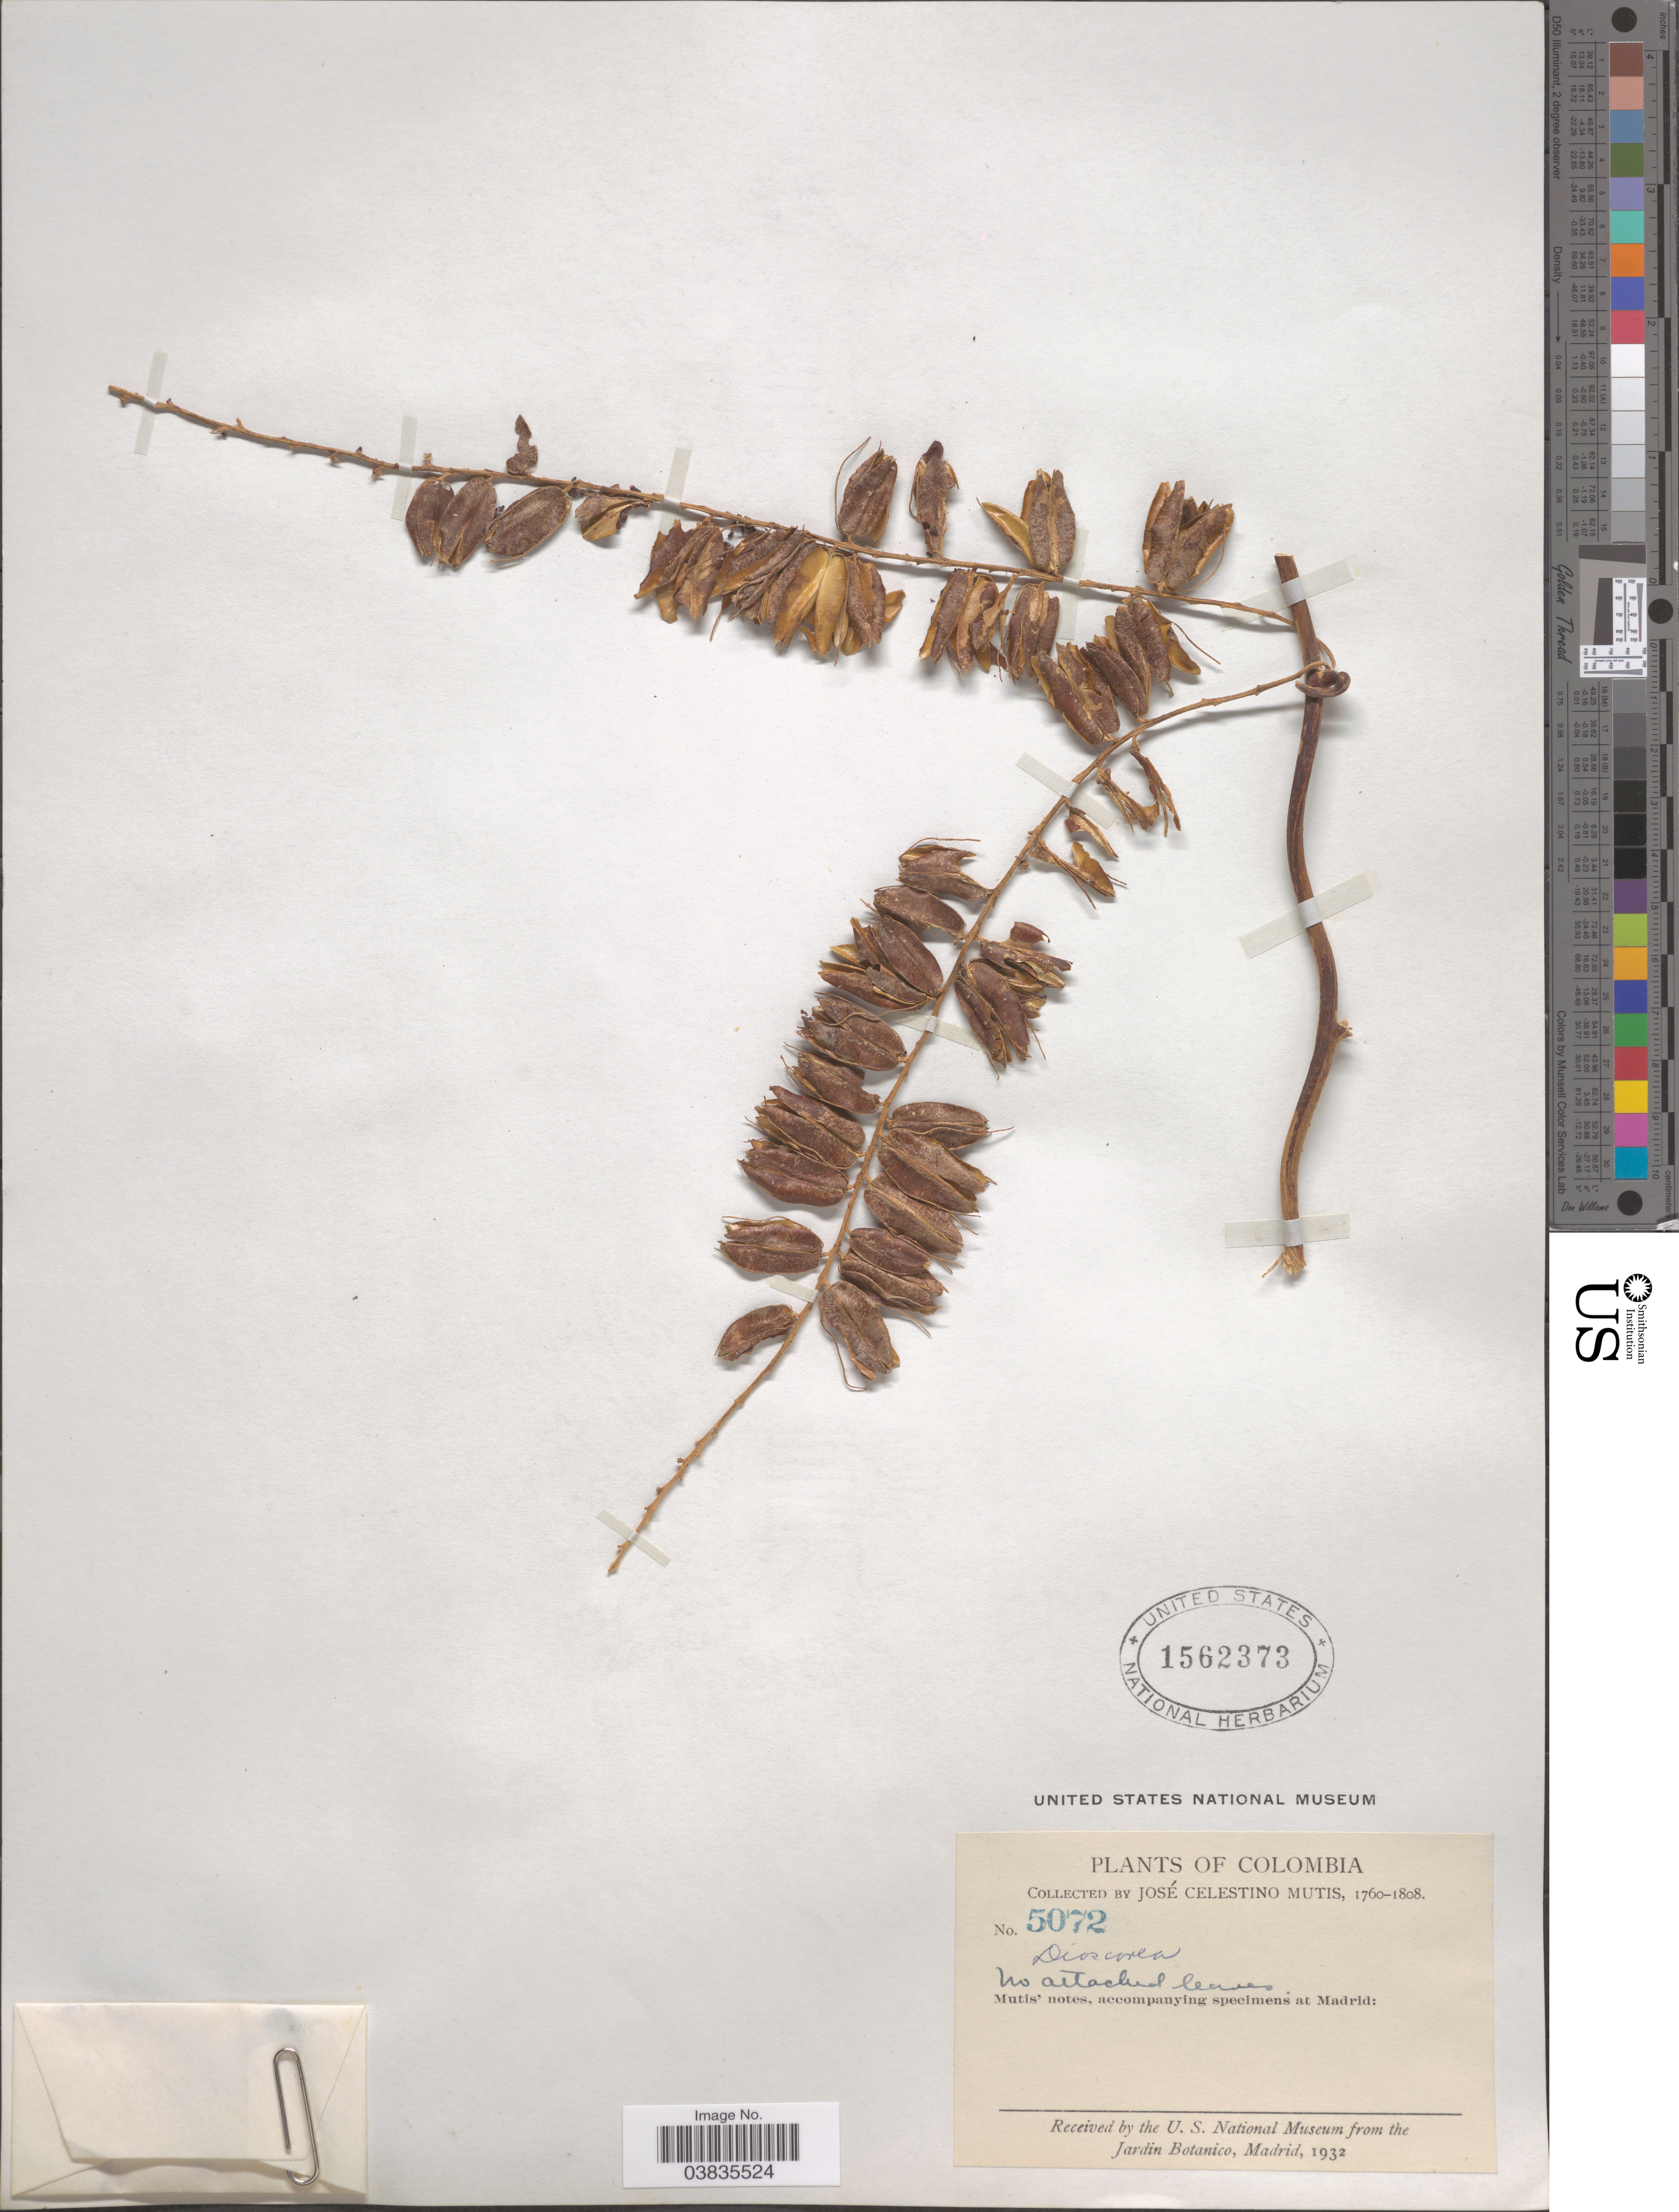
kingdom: Plantae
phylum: Tracheophyta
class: Liliopsida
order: Dioscoreales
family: Dioscoreaceae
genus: Dioscorea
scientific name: Dioscorea sp.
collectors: J. C. B. Mutis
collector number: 5072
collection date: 1760/1808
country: Colombia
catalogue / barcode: US 1562373